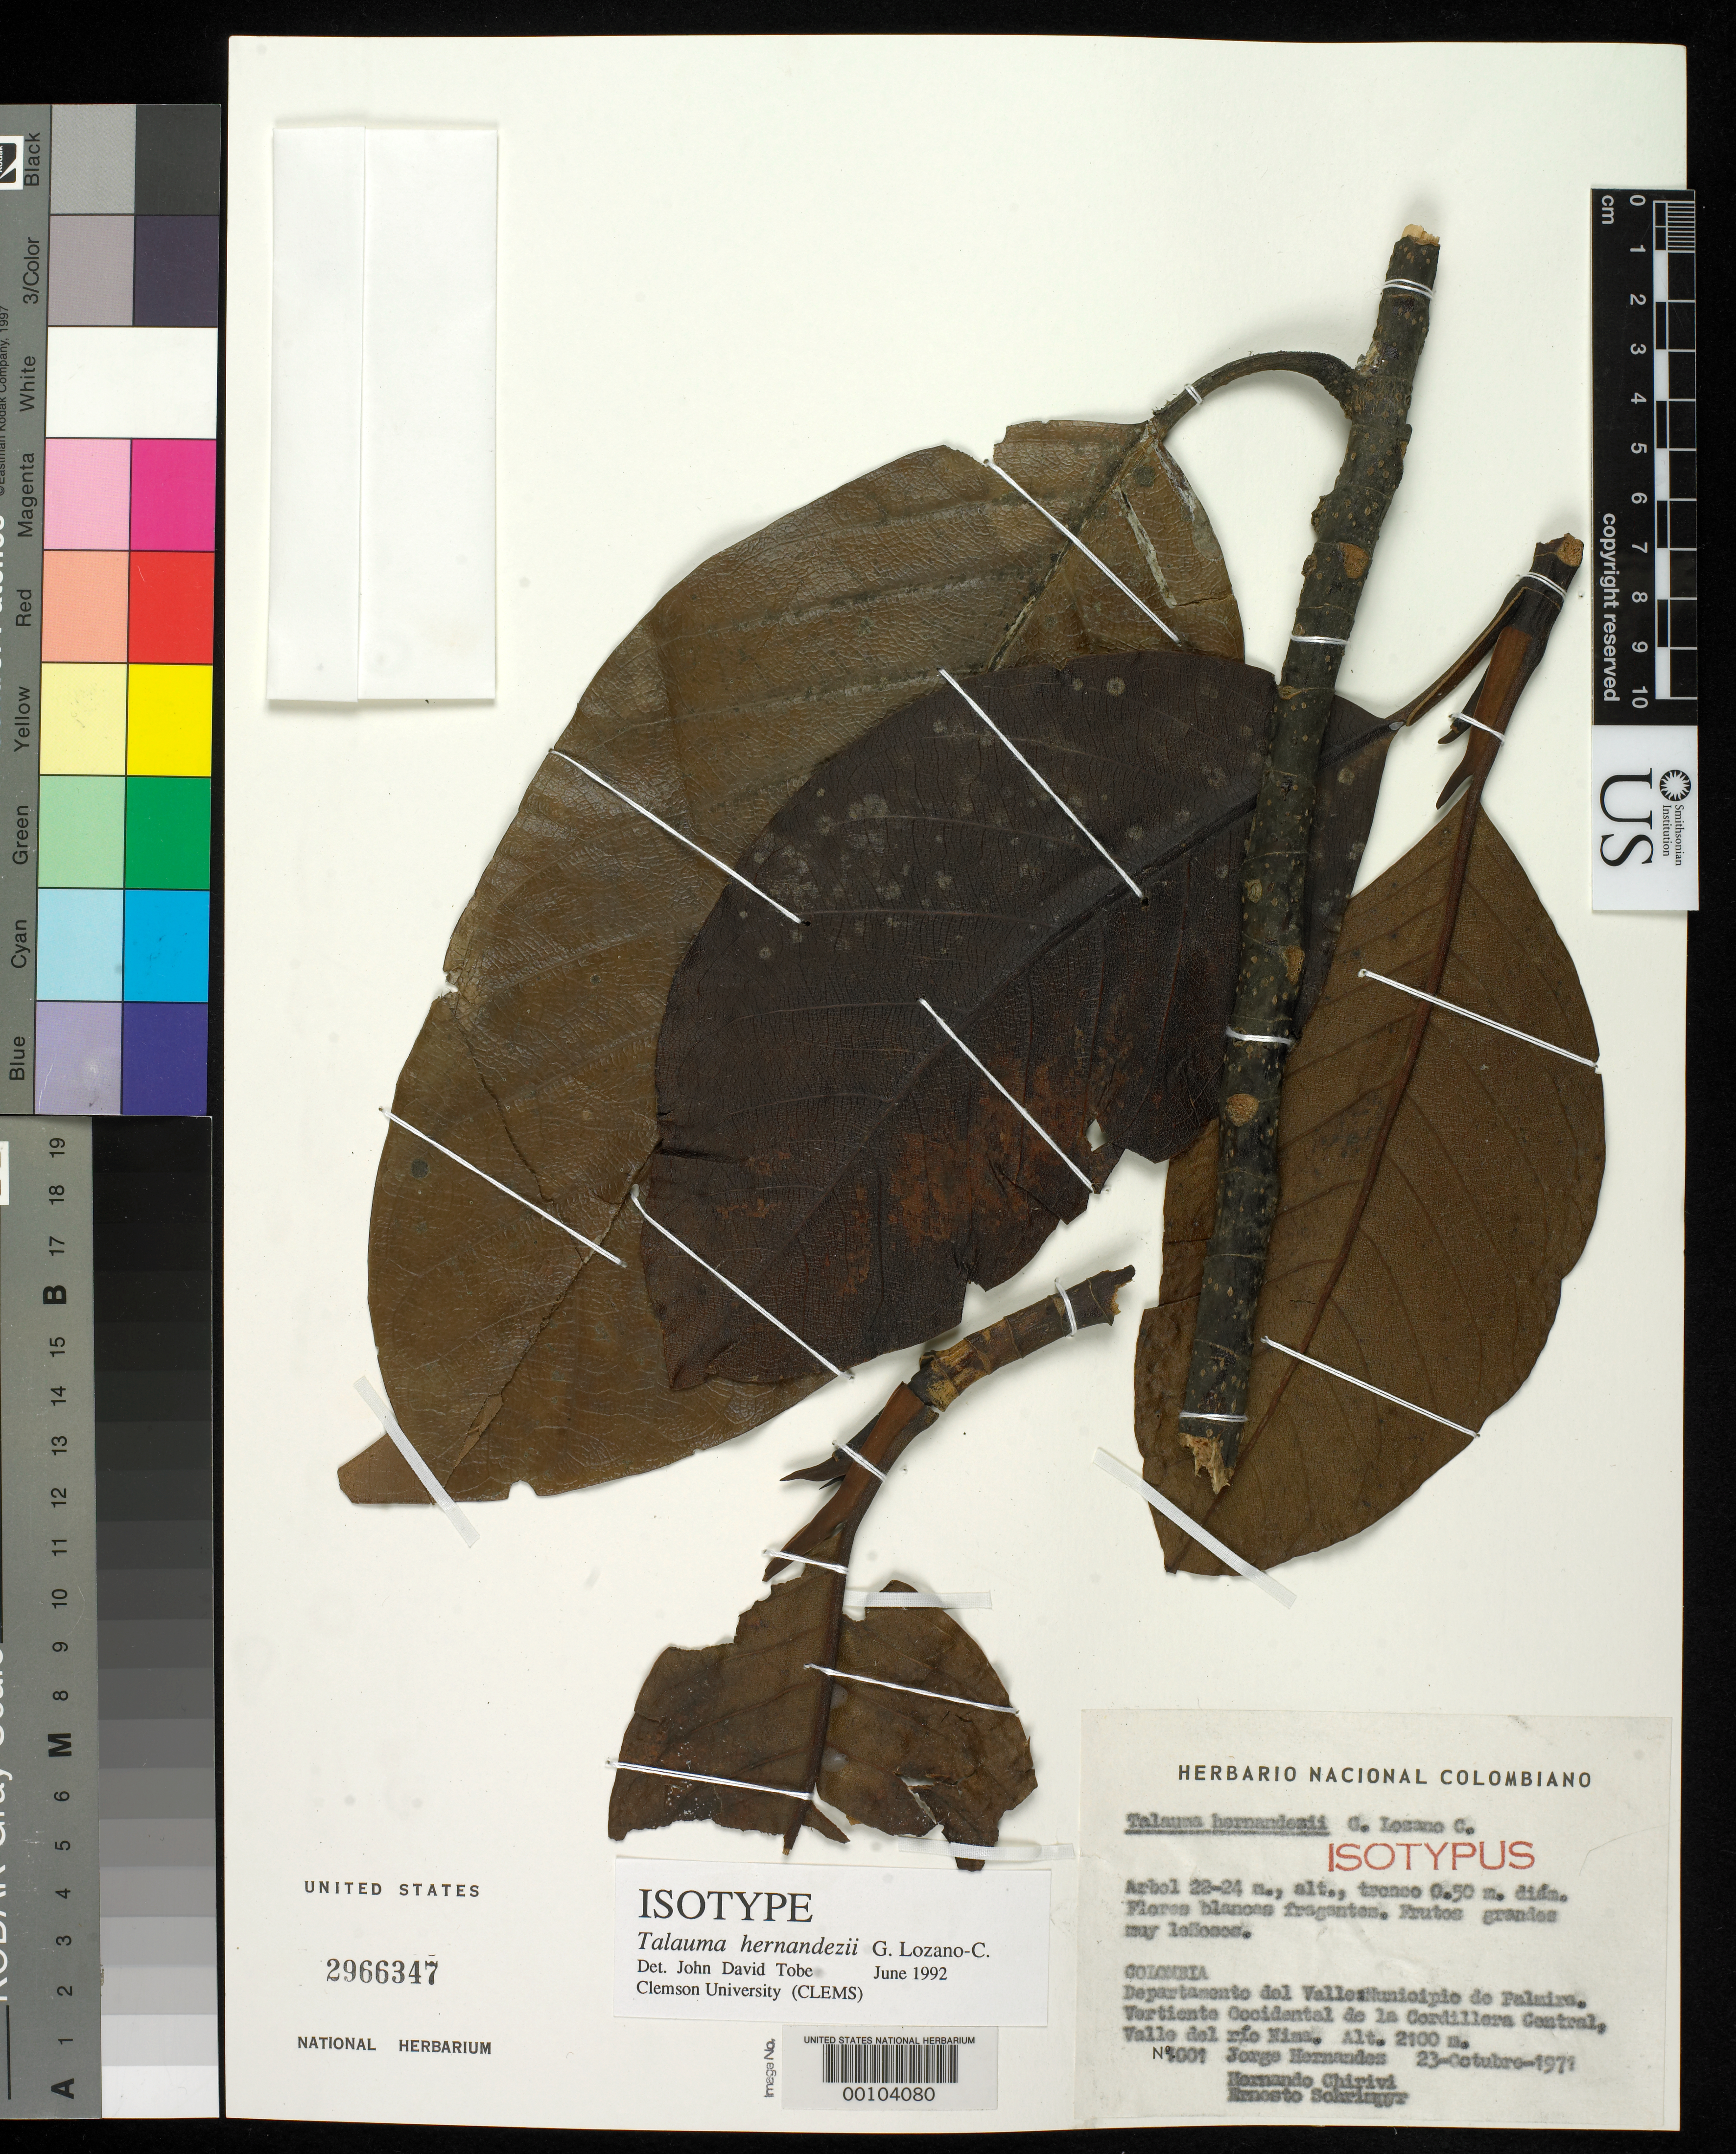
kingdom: Plantae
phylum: Tracheophyta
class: Magnoliopsida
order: Magnoliales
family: Magnoliaceae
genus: Talauma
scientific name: Talauma hernandezii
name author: Lozano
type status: Isotype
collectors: J. J. Hernandez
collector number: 1001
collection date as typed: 23 Oct 1971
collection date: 1971-10-23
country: Colombia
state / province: Valle del Cauca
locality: Palmira, Valle del Rio Nima.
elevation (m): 2100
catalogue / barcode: US 2966347